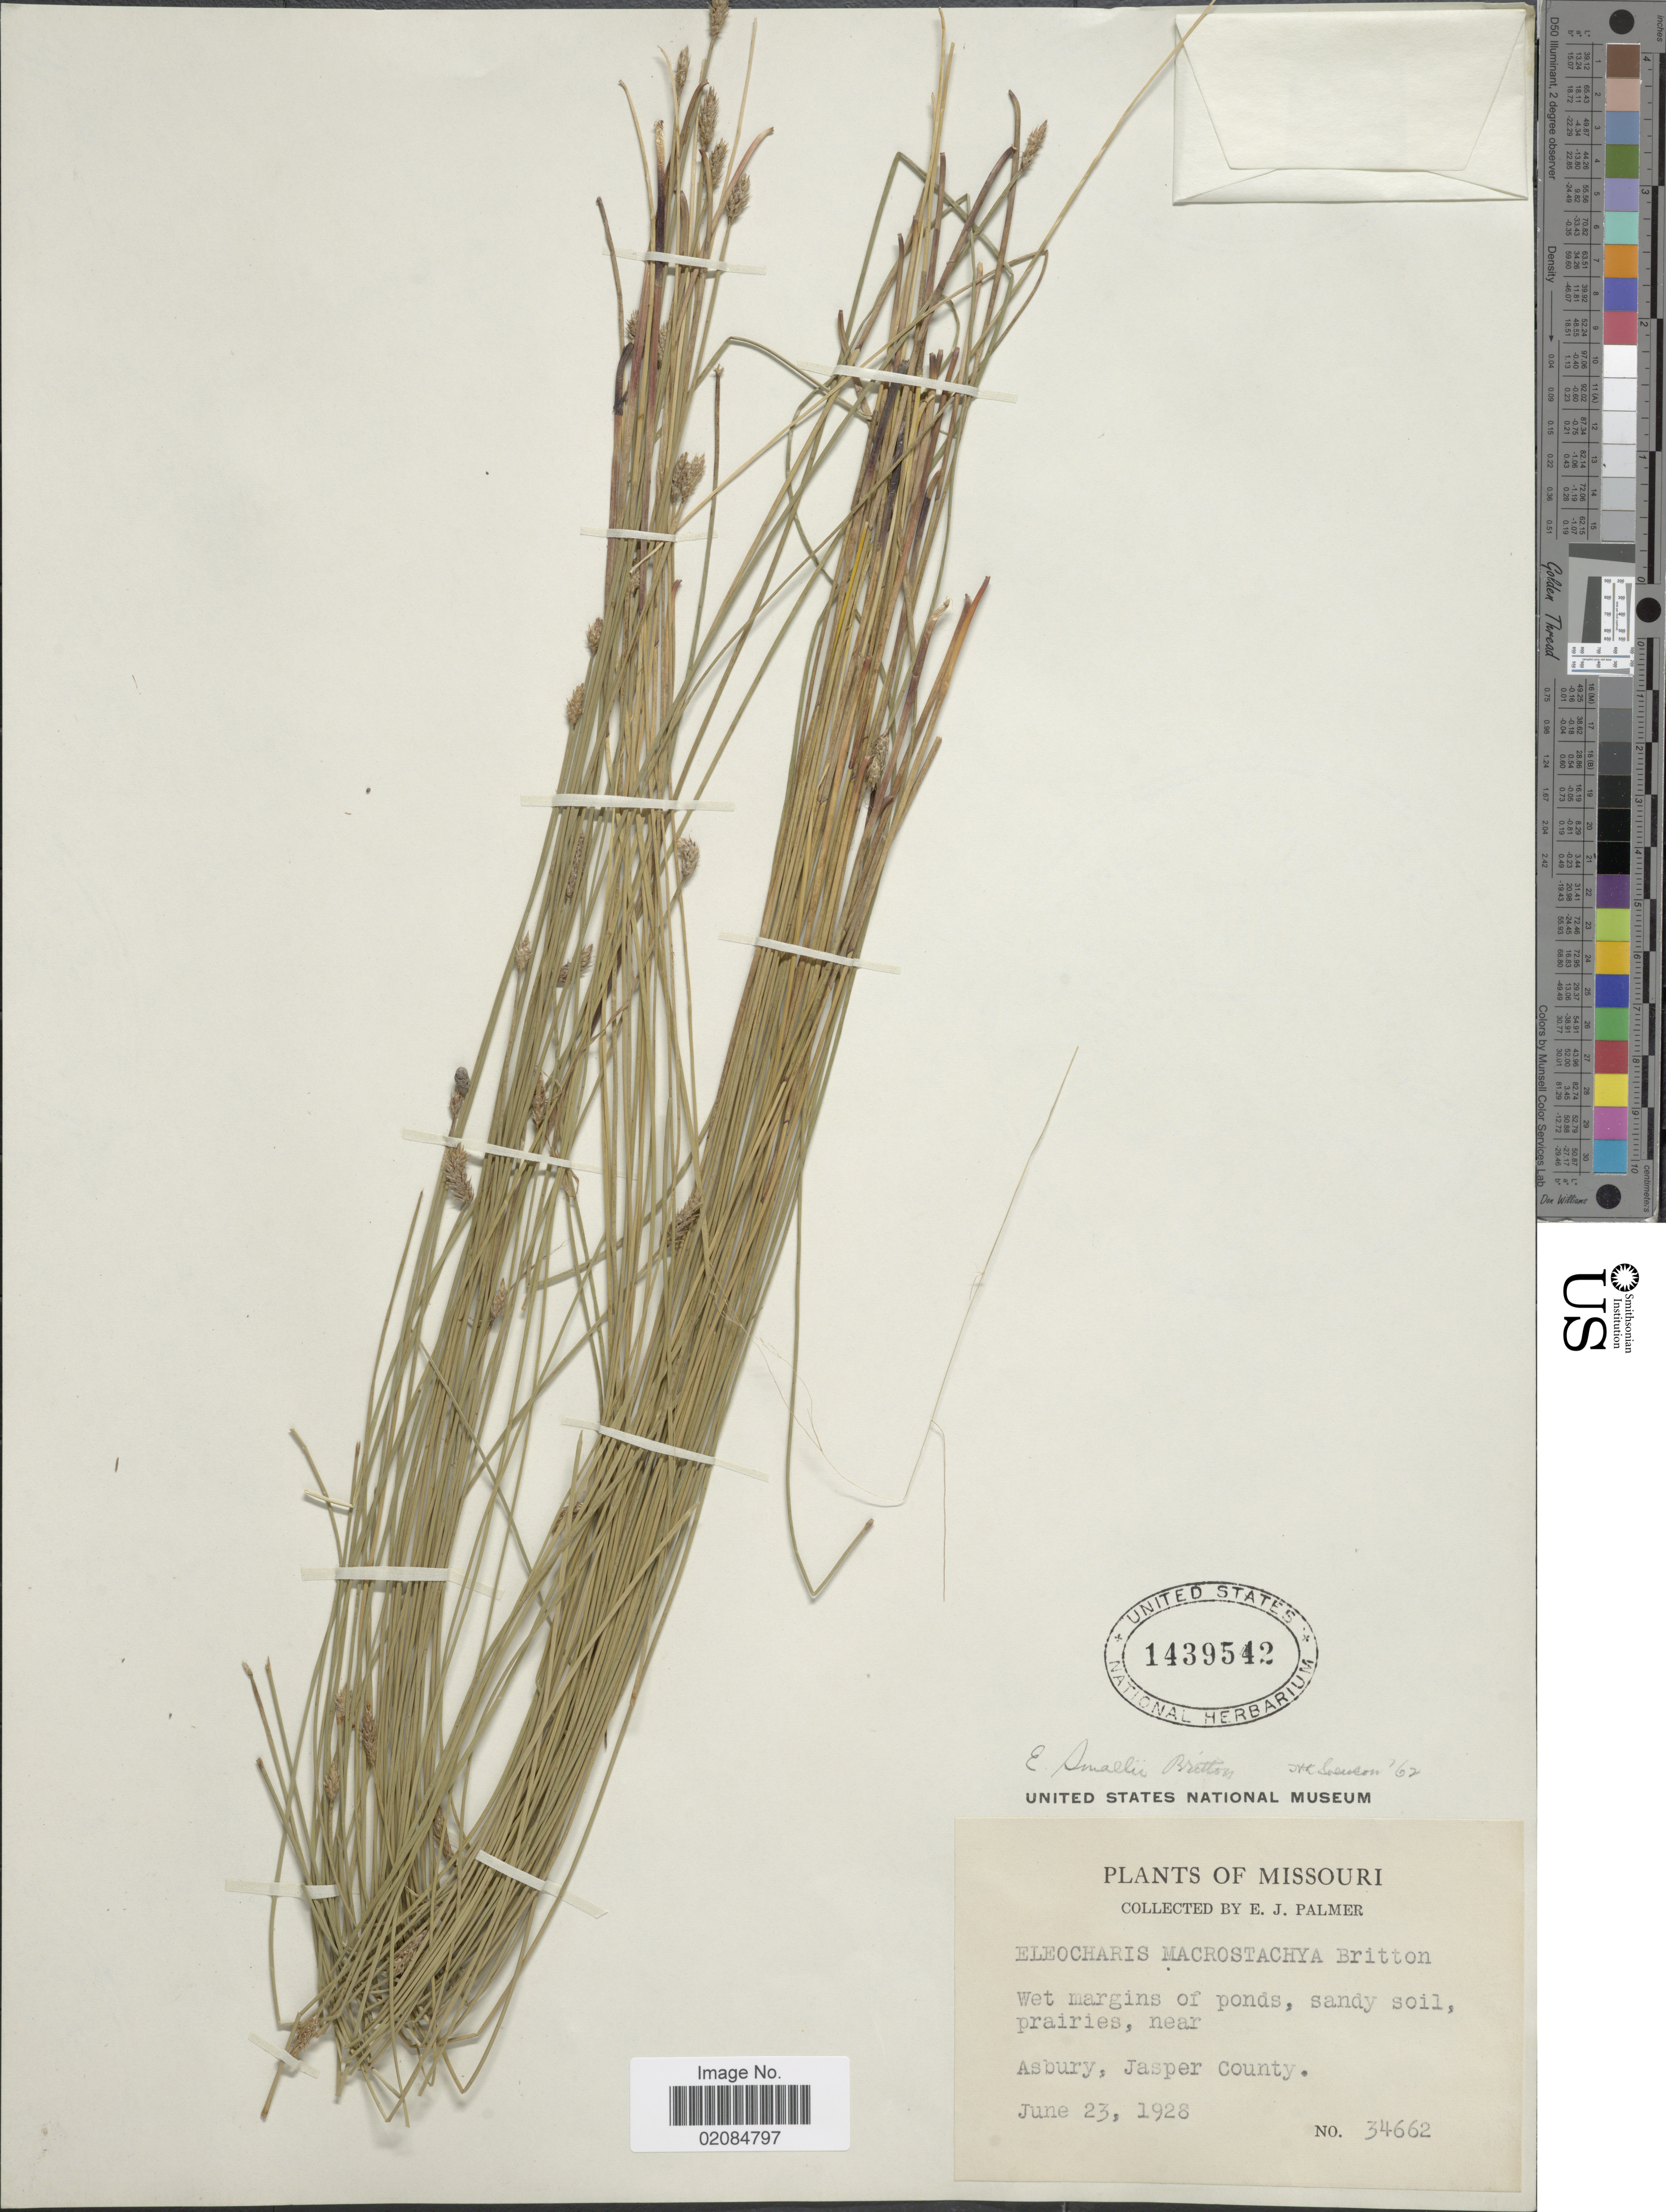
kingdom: Plantae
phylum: Tracheophyta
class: Liliopsida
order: Poales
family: Cyperaceae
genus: Eleocharis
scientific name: Eleocharis palustris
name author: (L.) Roem. & Schult.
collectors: E. J. Palmer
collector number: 34662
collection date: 1928-06-23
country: United States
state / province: Missouri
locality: Asbury, Jasper County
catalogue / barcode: US 1439542